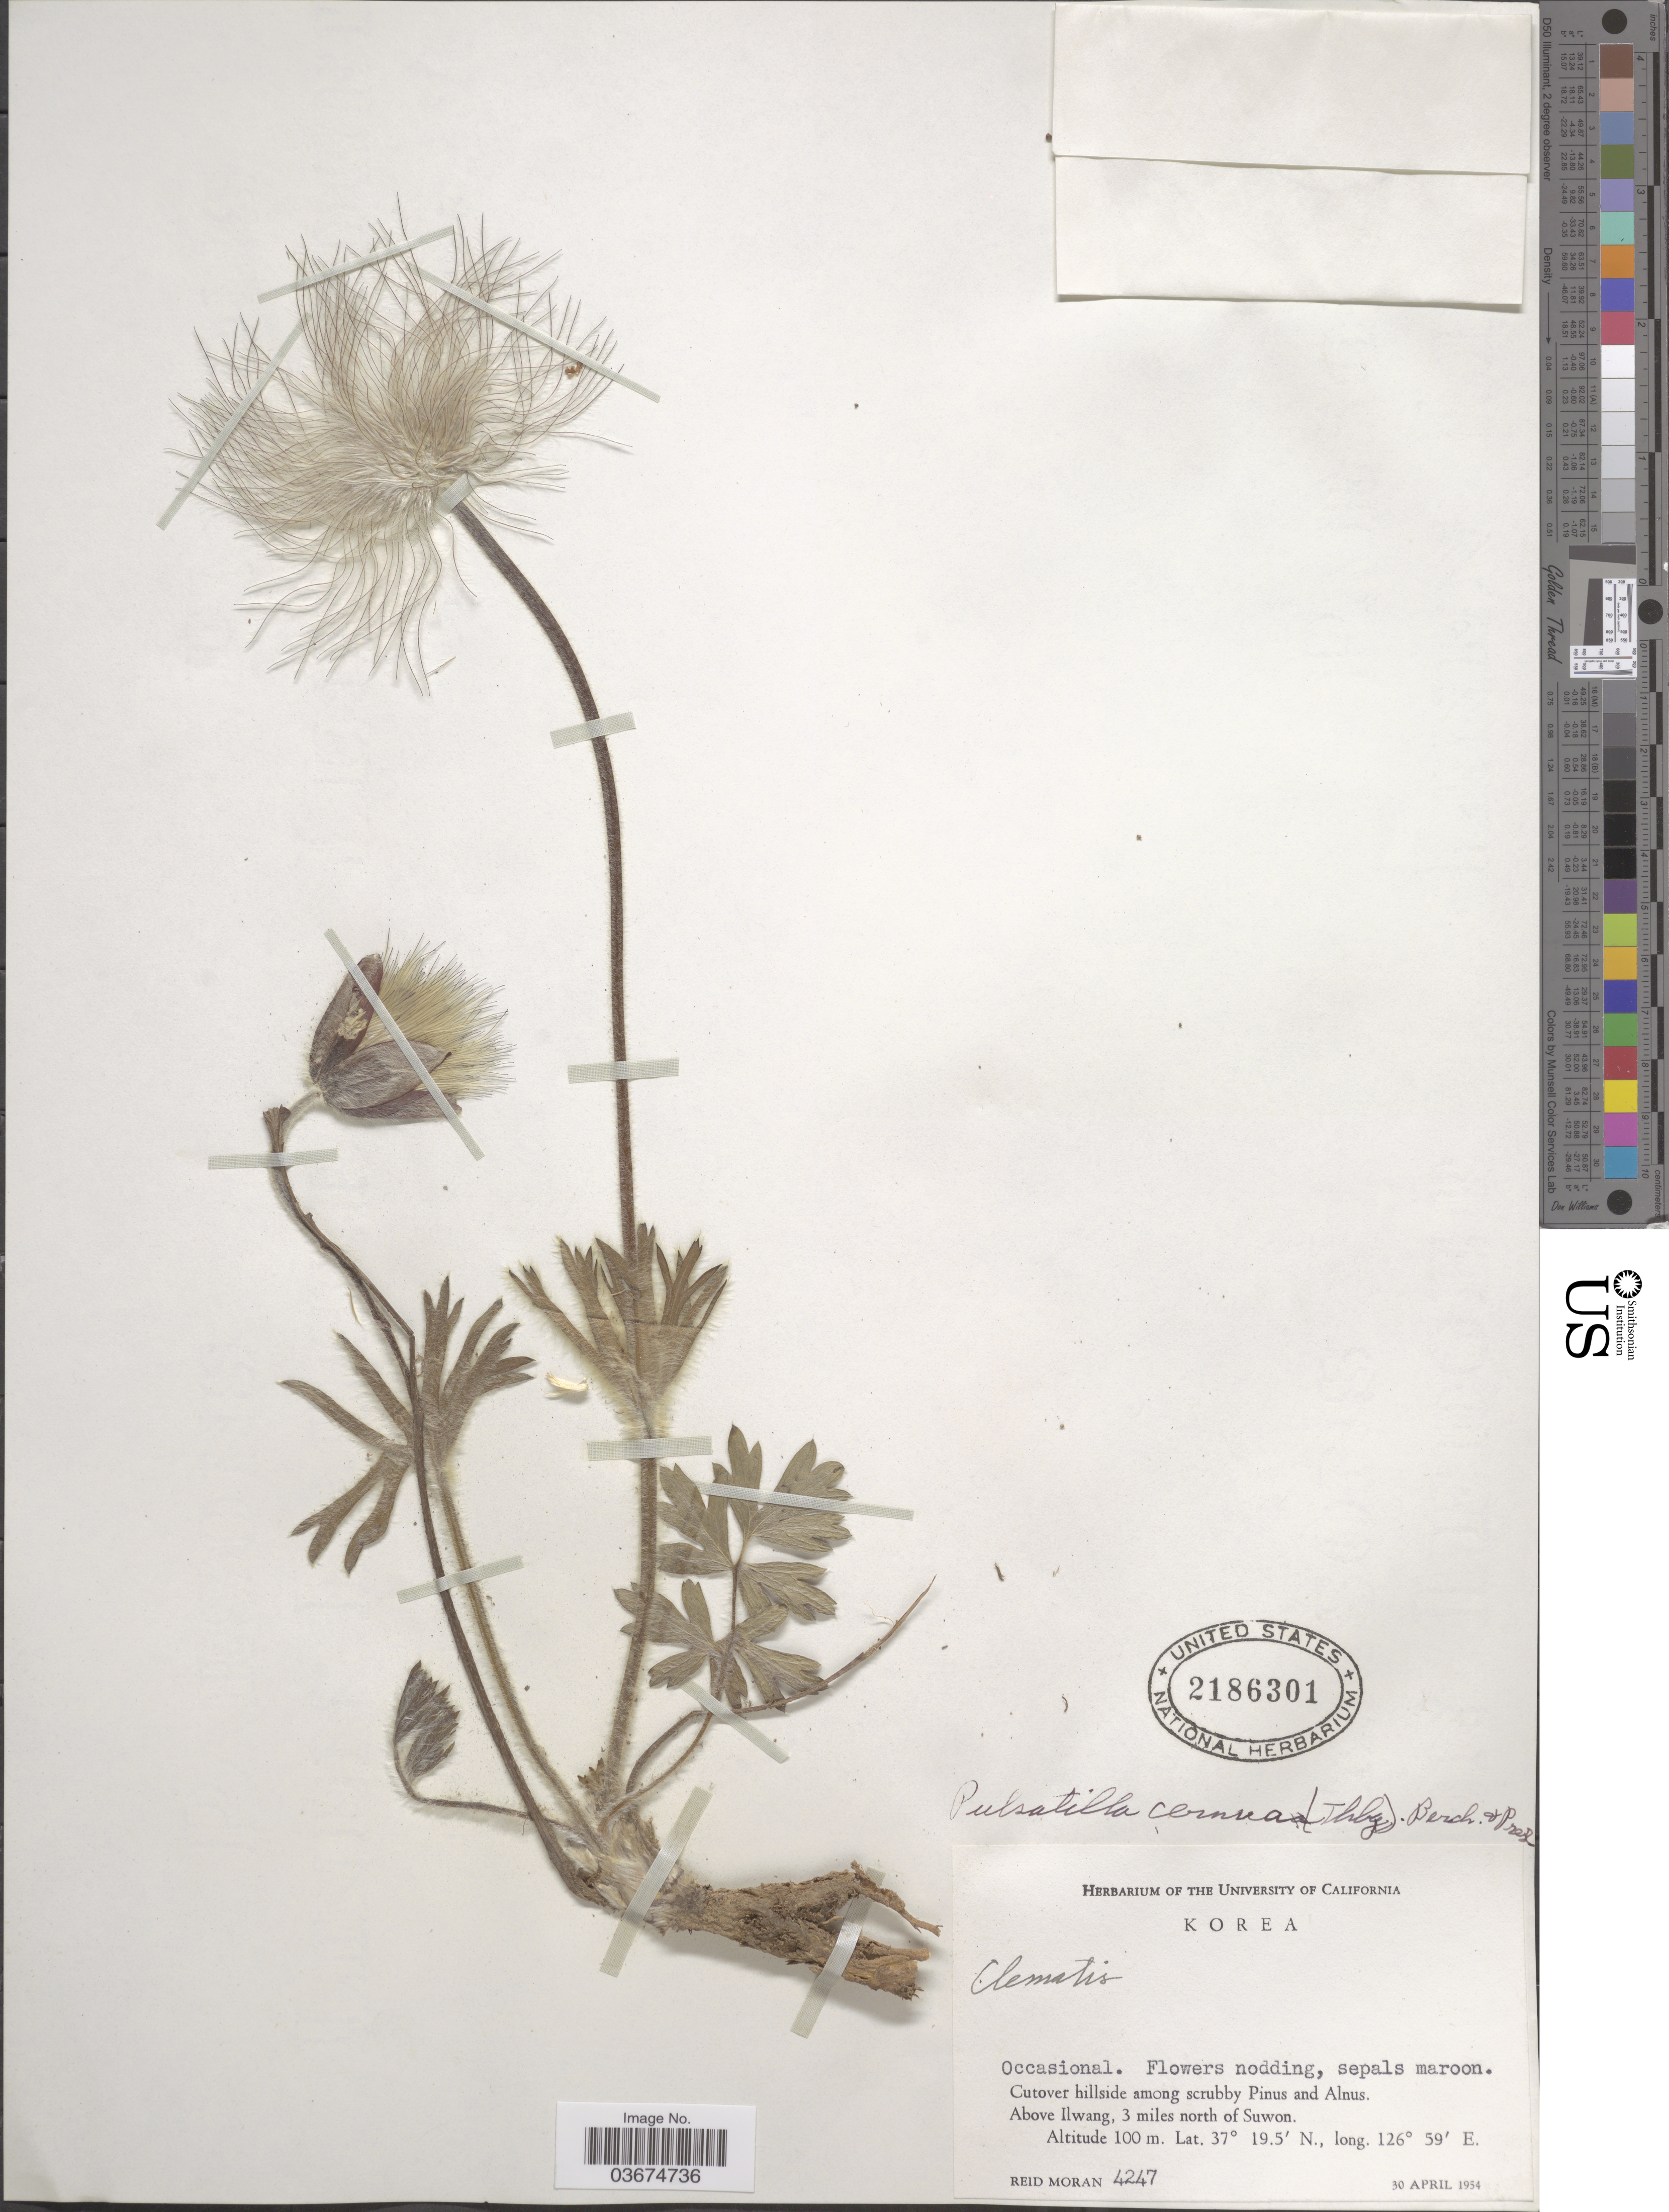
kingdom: Plantae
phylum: Tracheophyta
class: Magnoliopsida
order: Ranunculales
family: Ranunculaceae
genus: Pulsatilla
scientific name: Pulsatilla cernua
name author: (Thunb.) Bercht. & J. Presl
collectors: R. Moran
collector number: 4247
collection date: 1954-04-30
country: South Korea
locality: Korea. Above Ilwang, 3 miles north of Suwon.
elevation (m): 100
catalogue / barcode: US 2186301